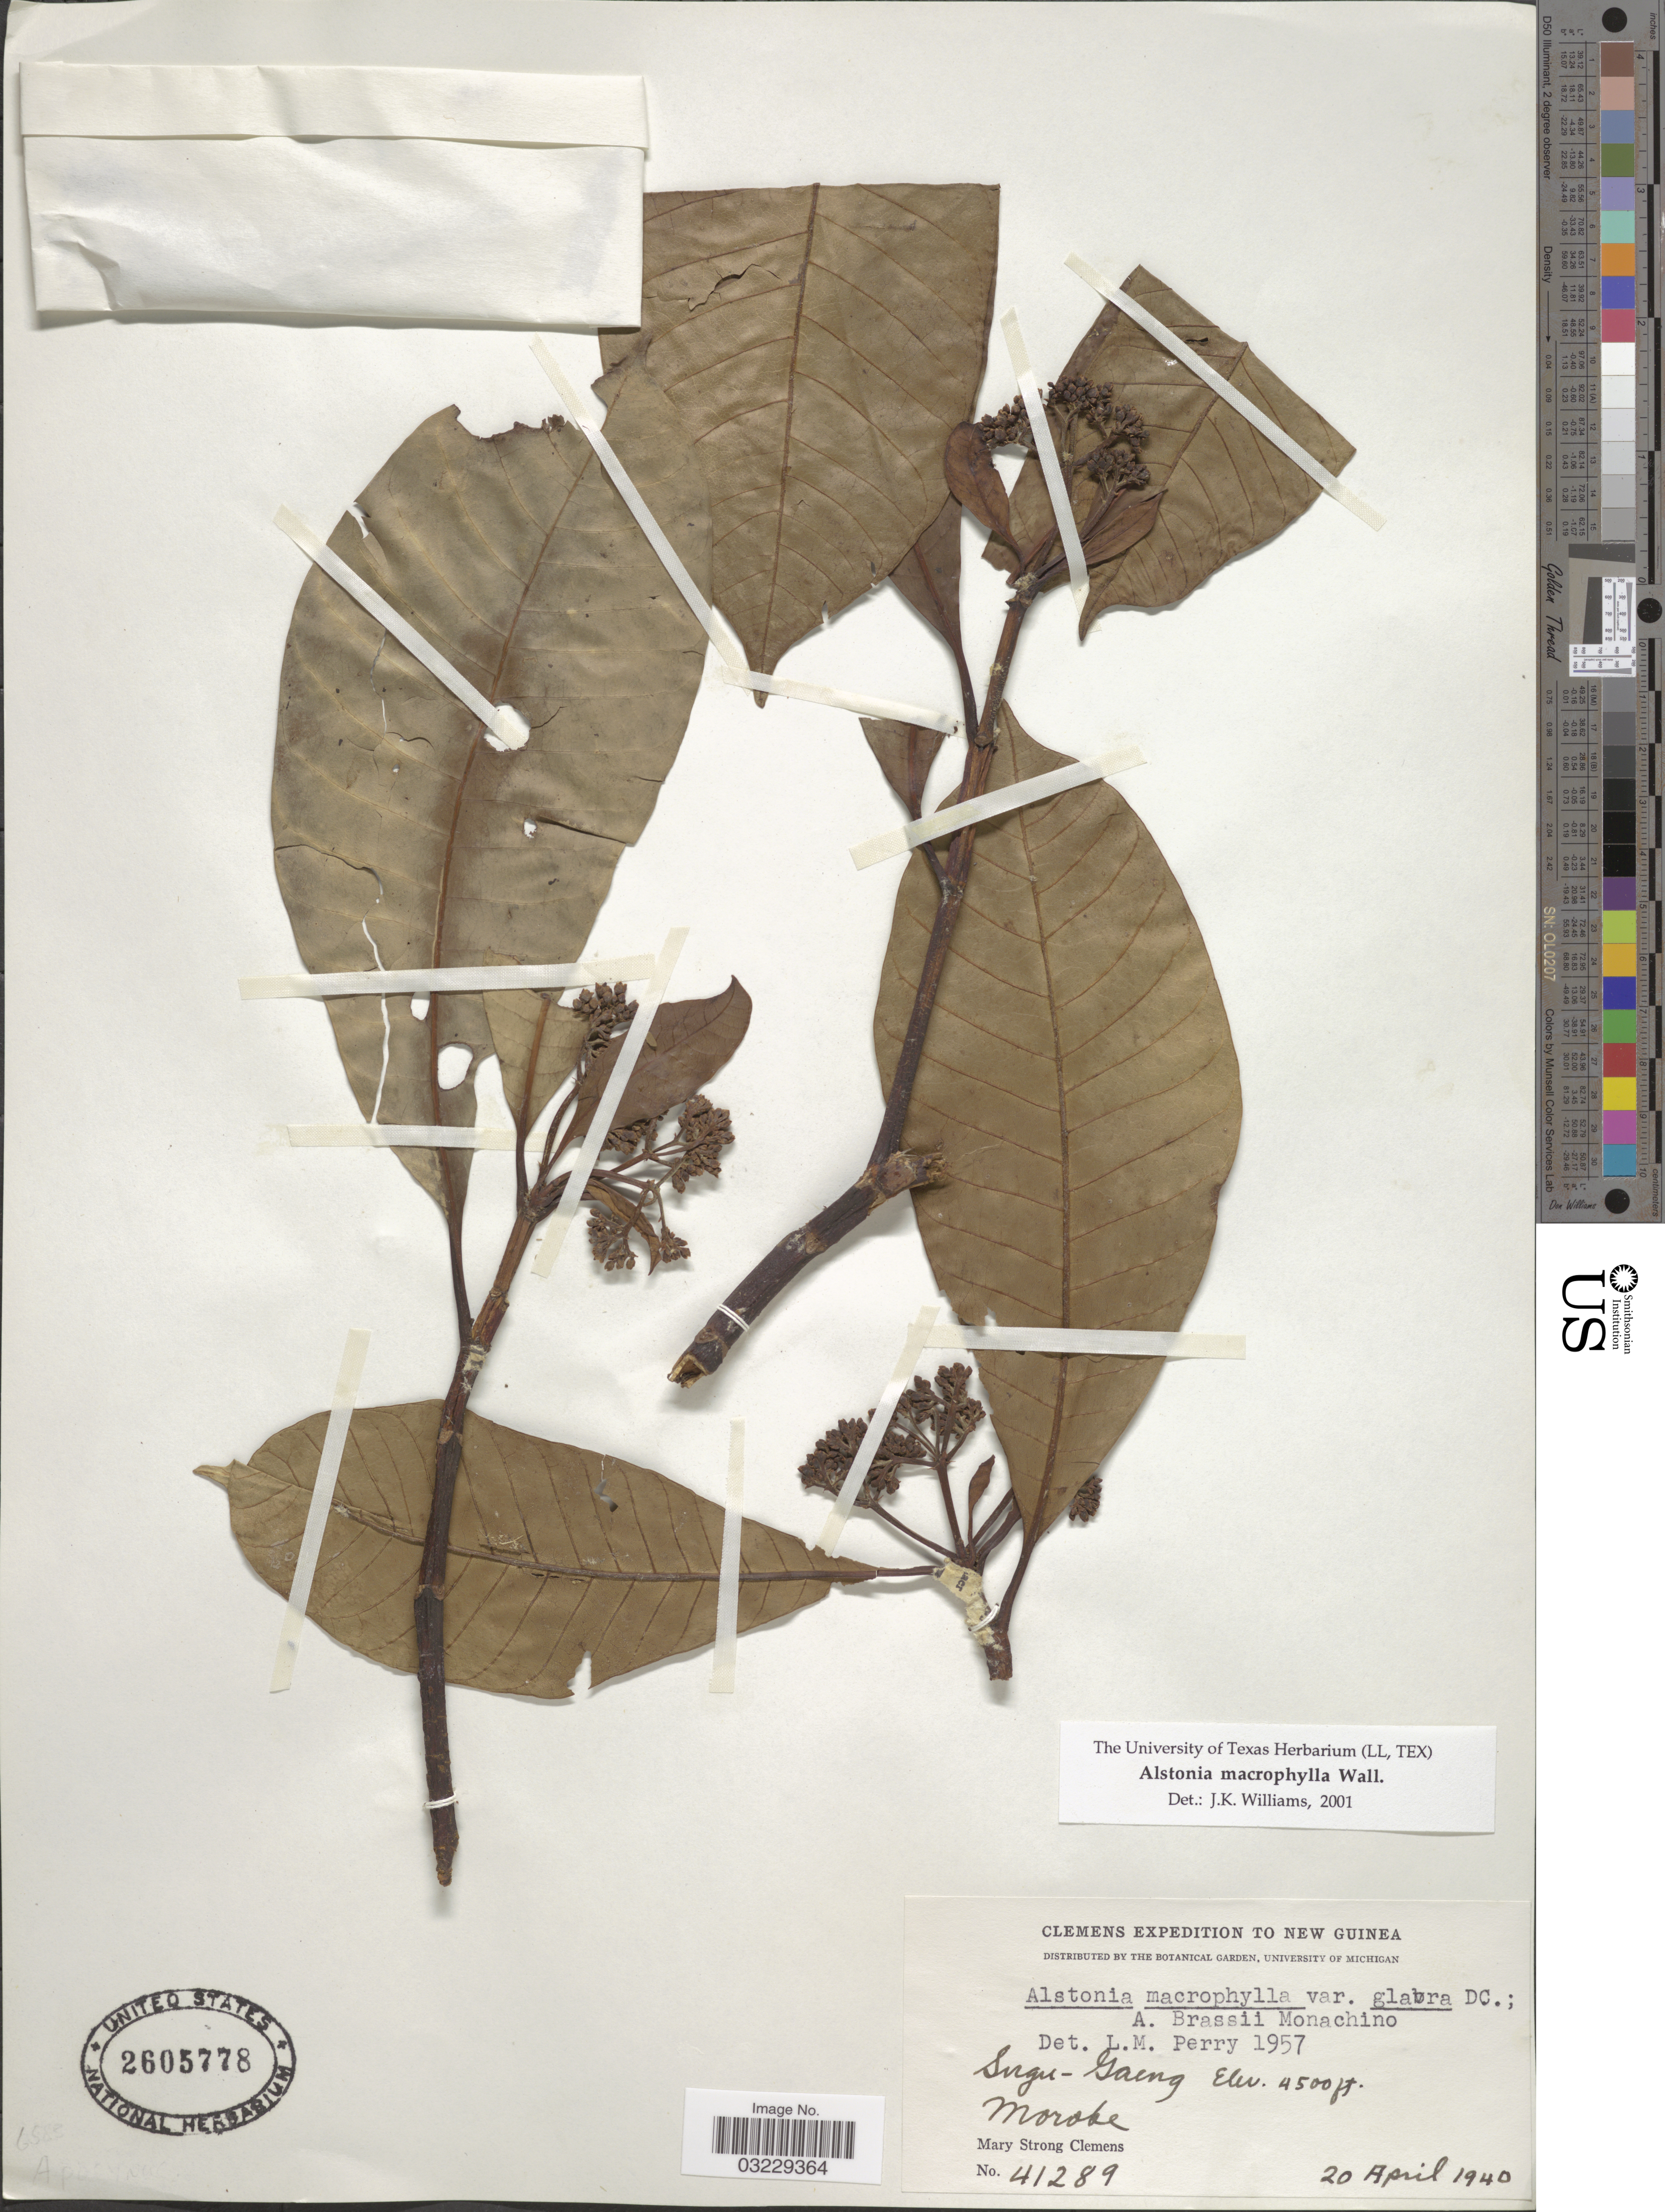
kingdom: Plantae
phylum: Tracheophyta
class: Magnoliopsida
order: Gentianales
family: Apocynaceae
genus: Alstonia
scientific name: Alstonia macrophylla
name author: Wall. ex G. Don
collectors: M. S. Clemens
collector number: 41289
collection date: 1940-04-20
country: Papua New Guinea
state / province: Morobe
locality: New Guinea. Sugu-Gaeng.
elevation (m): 1372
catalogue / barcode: US 2605778